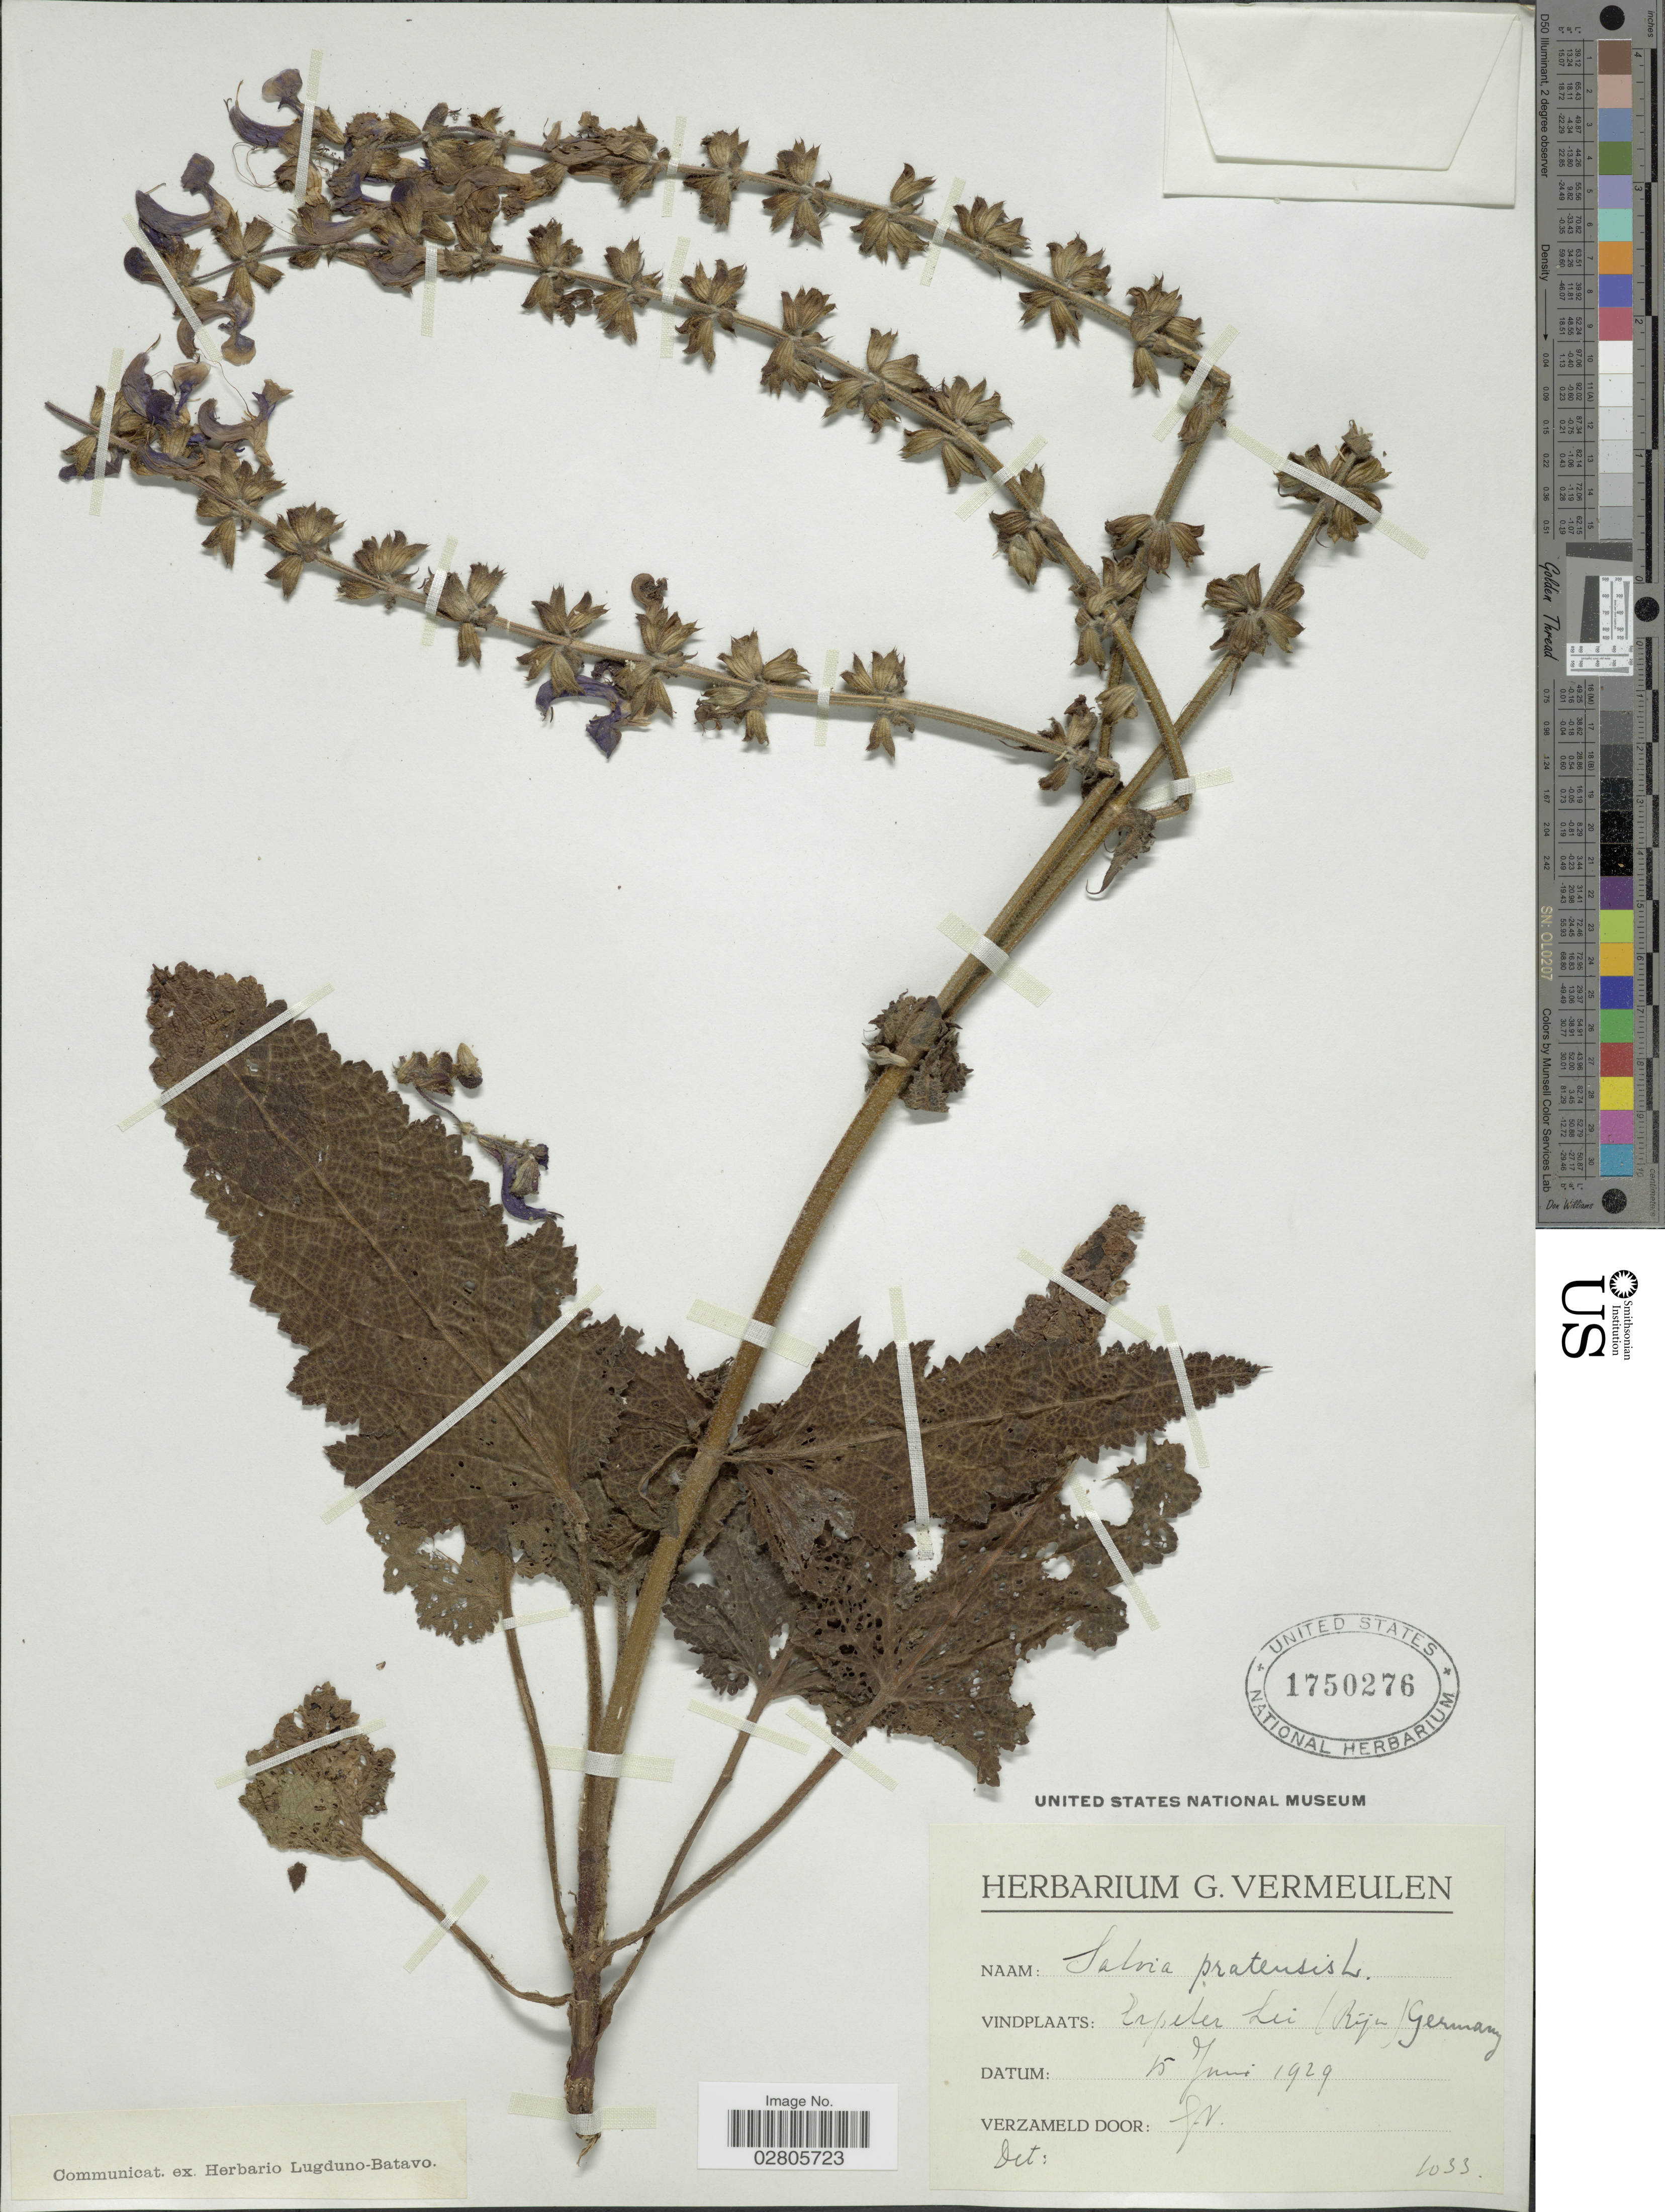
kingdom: Plantae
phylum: Tracheophyta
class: Magnoliopsida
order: Lamiales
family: Lamiaceae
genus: Salvia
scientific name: Salvia pratensis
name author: L.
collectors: G. Vermeulen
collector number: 1033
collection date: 1929-06-15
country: Germany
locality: Inpeler Lei (Rijn).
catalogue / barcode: US 1750276